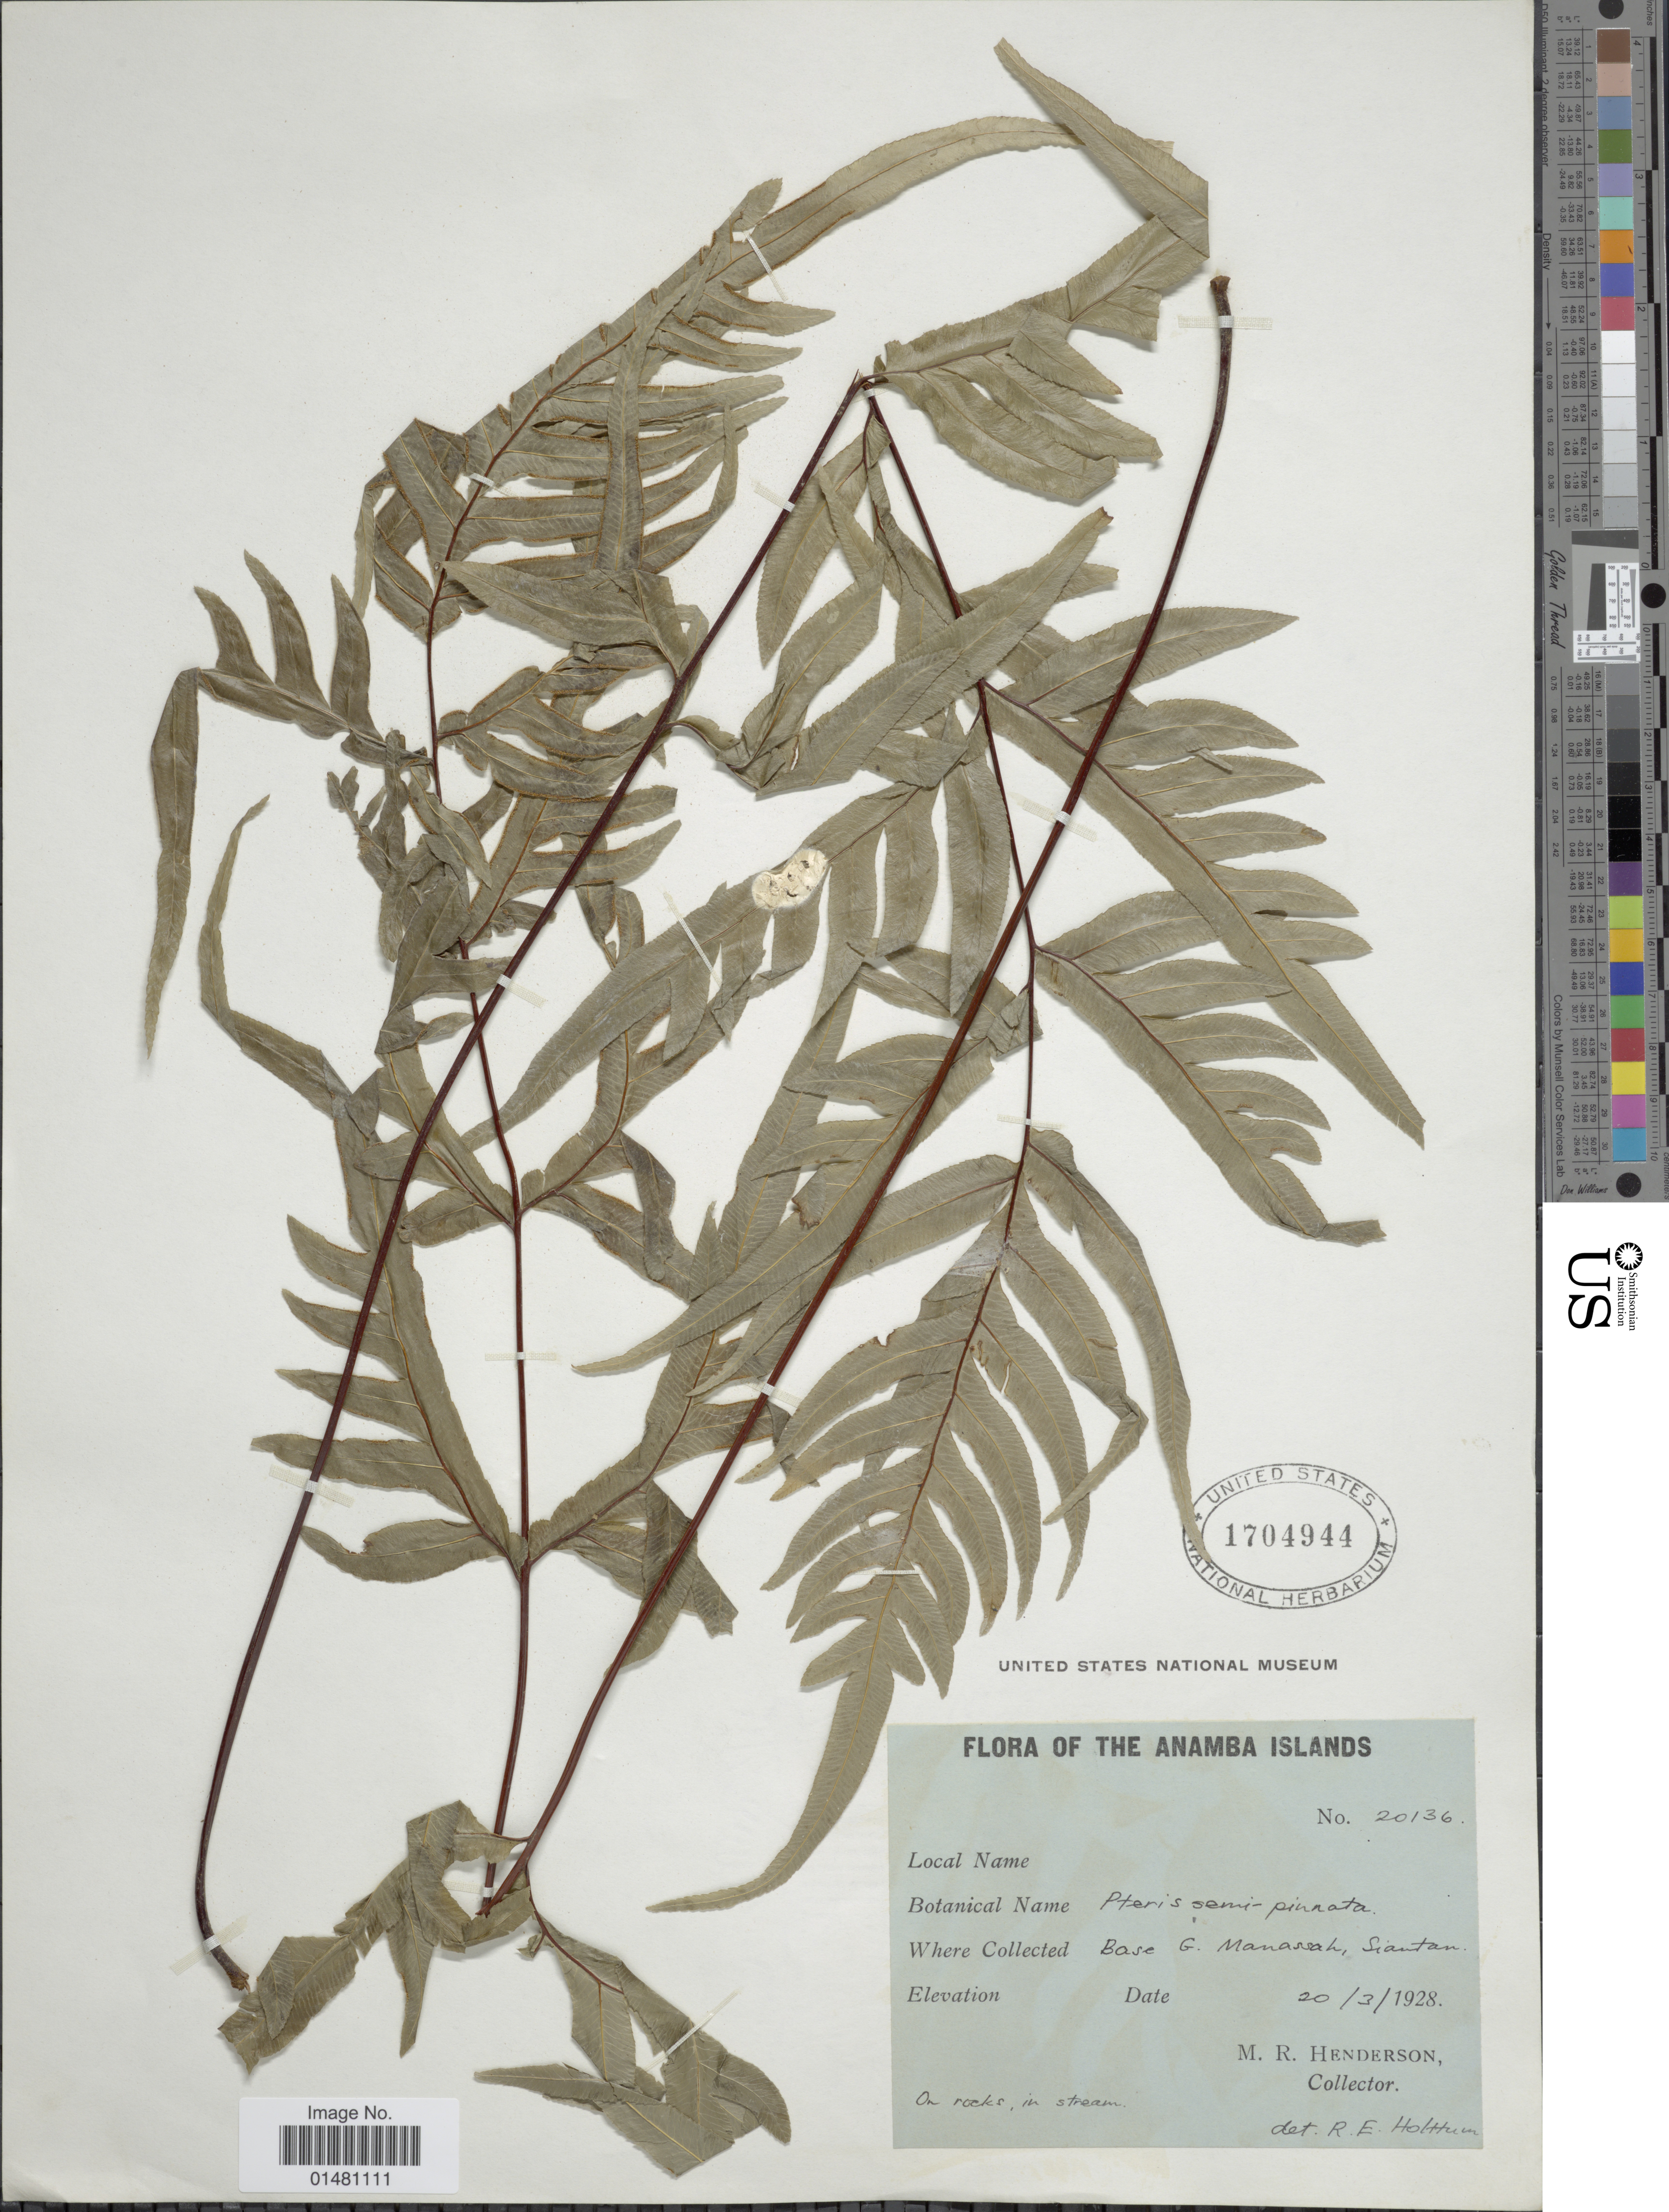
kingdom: Plantae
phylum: Tracheophyta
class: Polypodiopsida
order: Polypodiales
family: Pteridaceae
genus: Pteris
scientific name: Pteris semipinnata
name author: L.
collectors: M. Henderson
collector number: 20136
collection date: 1928-03-20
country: Indonesia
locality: The Anamba Islands, base G. Manssah, Siantan [interpreted]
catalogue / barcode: US 1704944